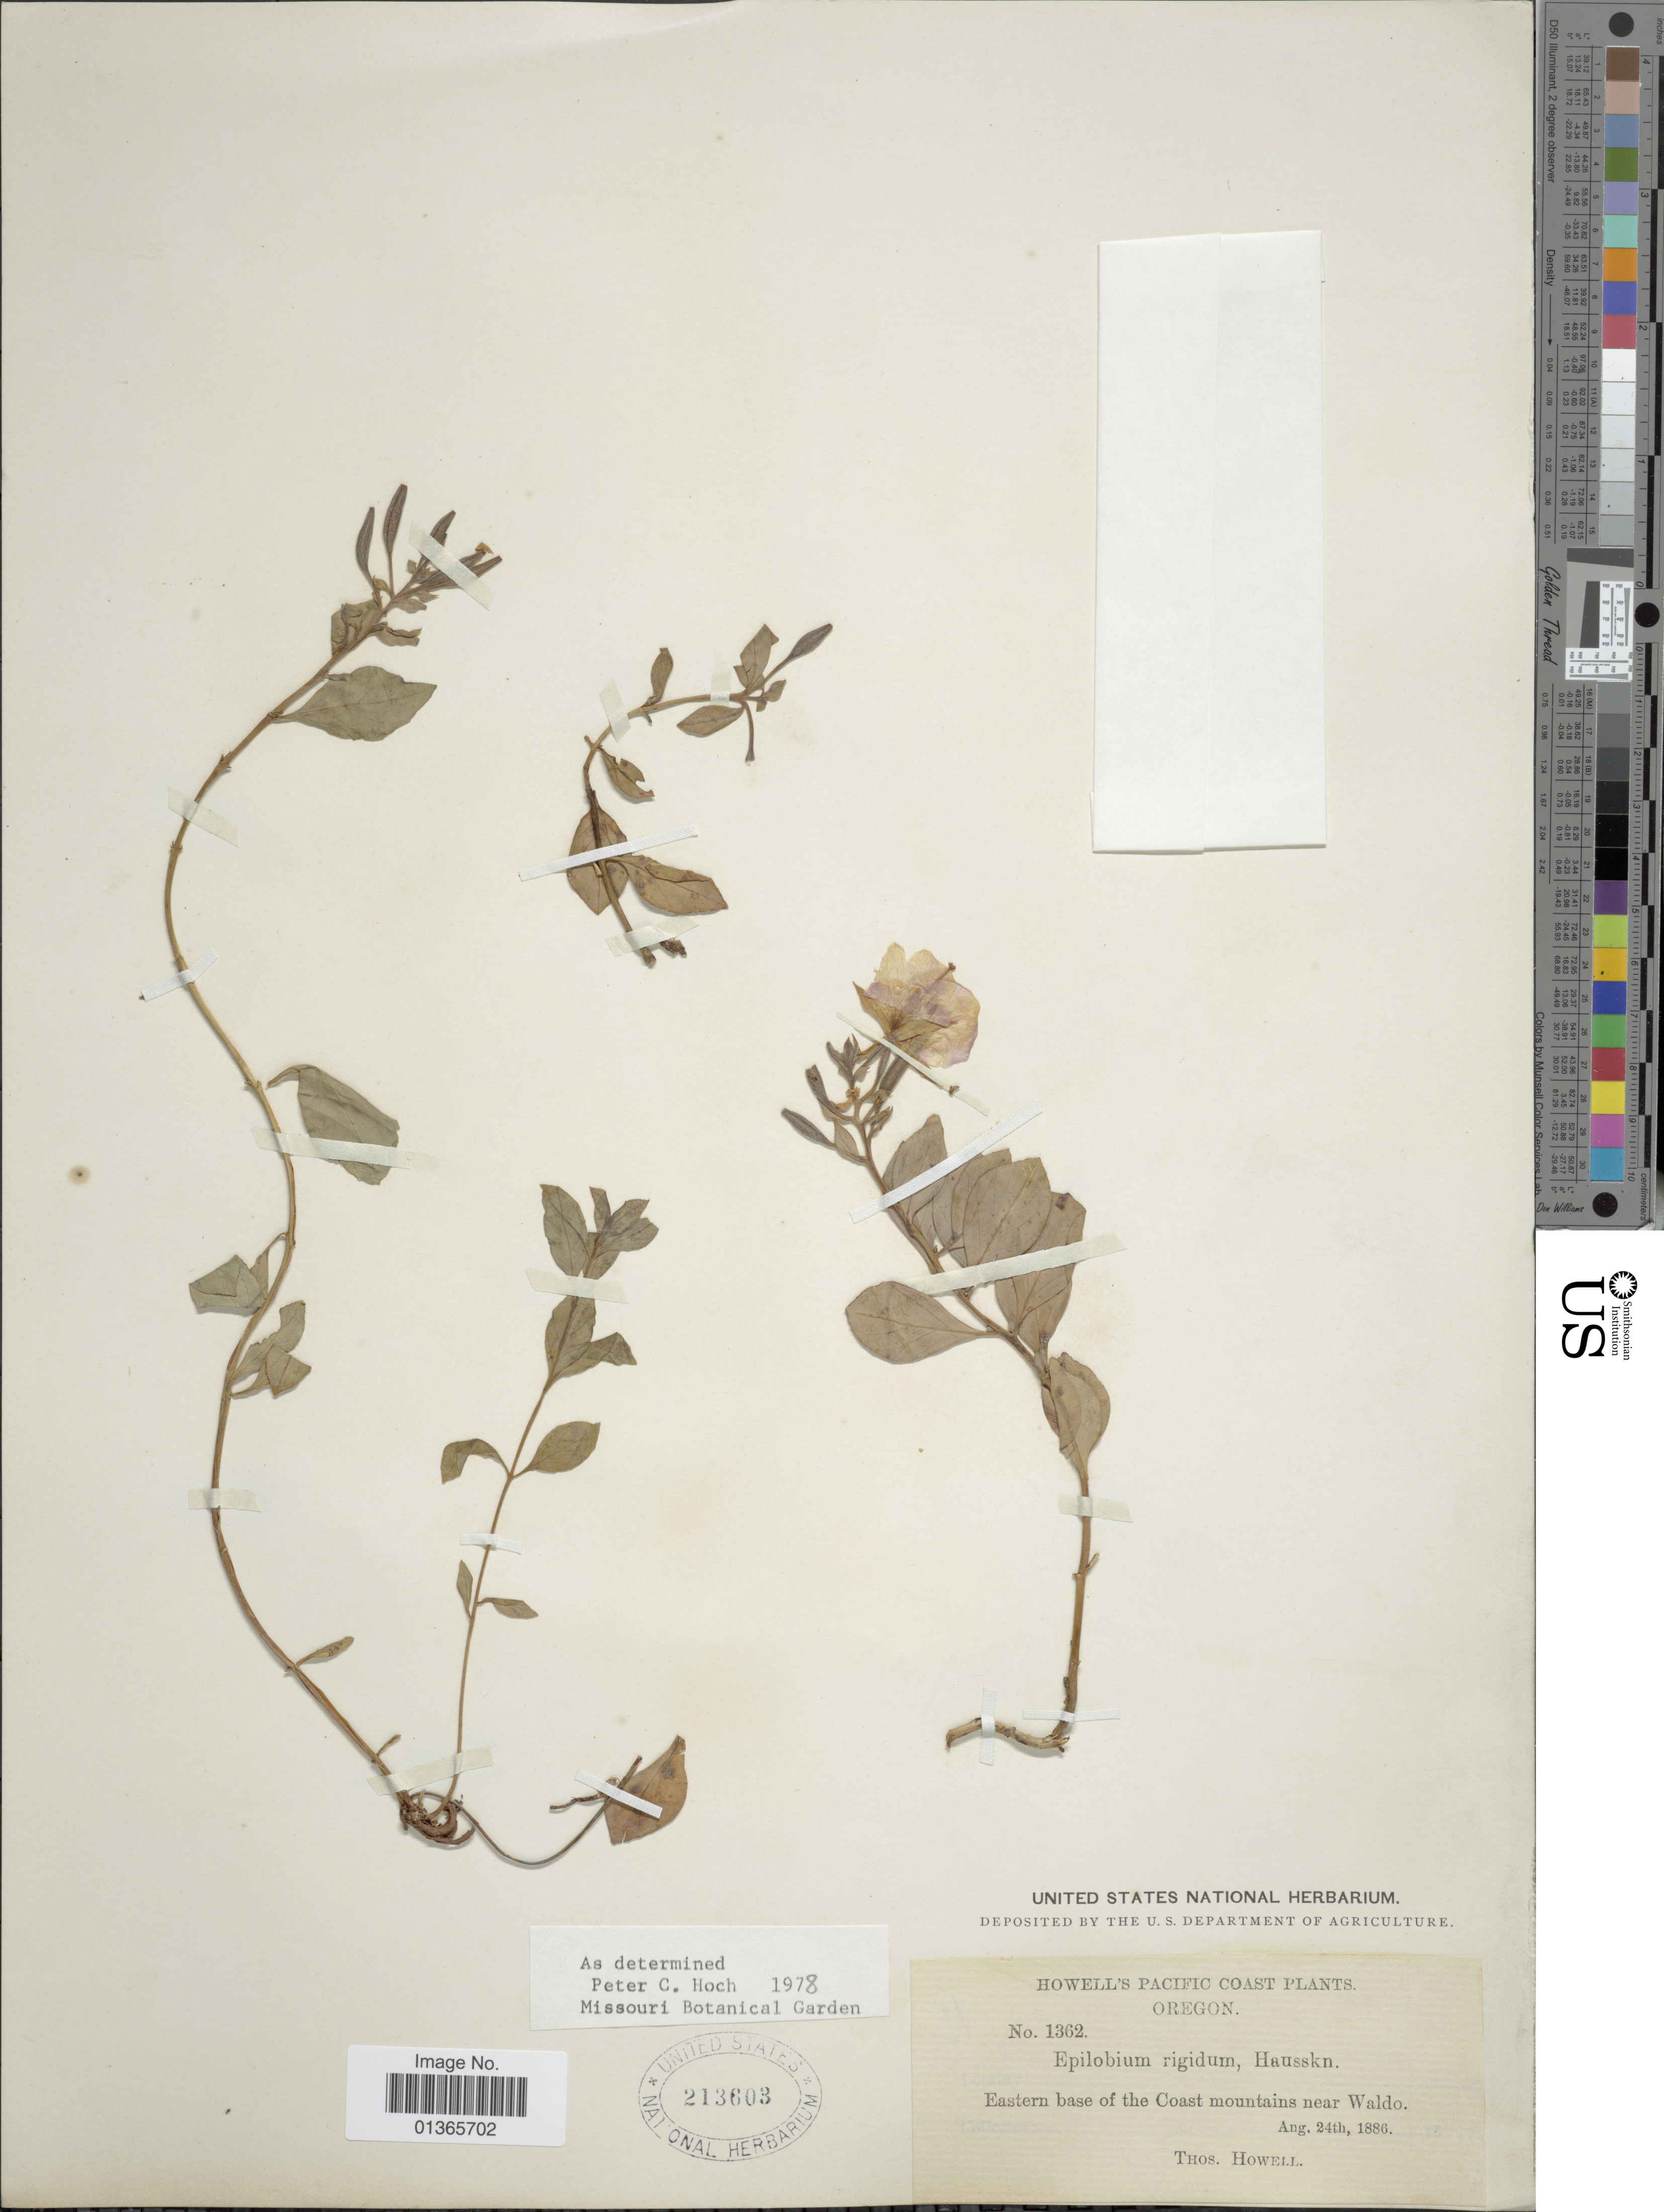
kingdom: Plantae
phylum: Tracheophyta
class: Magnoliopsida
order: Myrtales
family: Onagraceae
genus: Epilobium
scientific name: Epilobium rigidum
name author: Hausskn.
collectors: T. Howell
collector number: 1362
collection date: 1886-08-24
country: United States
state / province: Oregon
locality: Howell's Pacific Coast Plants. Eastern base of the Coast mountains near Waldo.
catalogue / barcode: US 213603